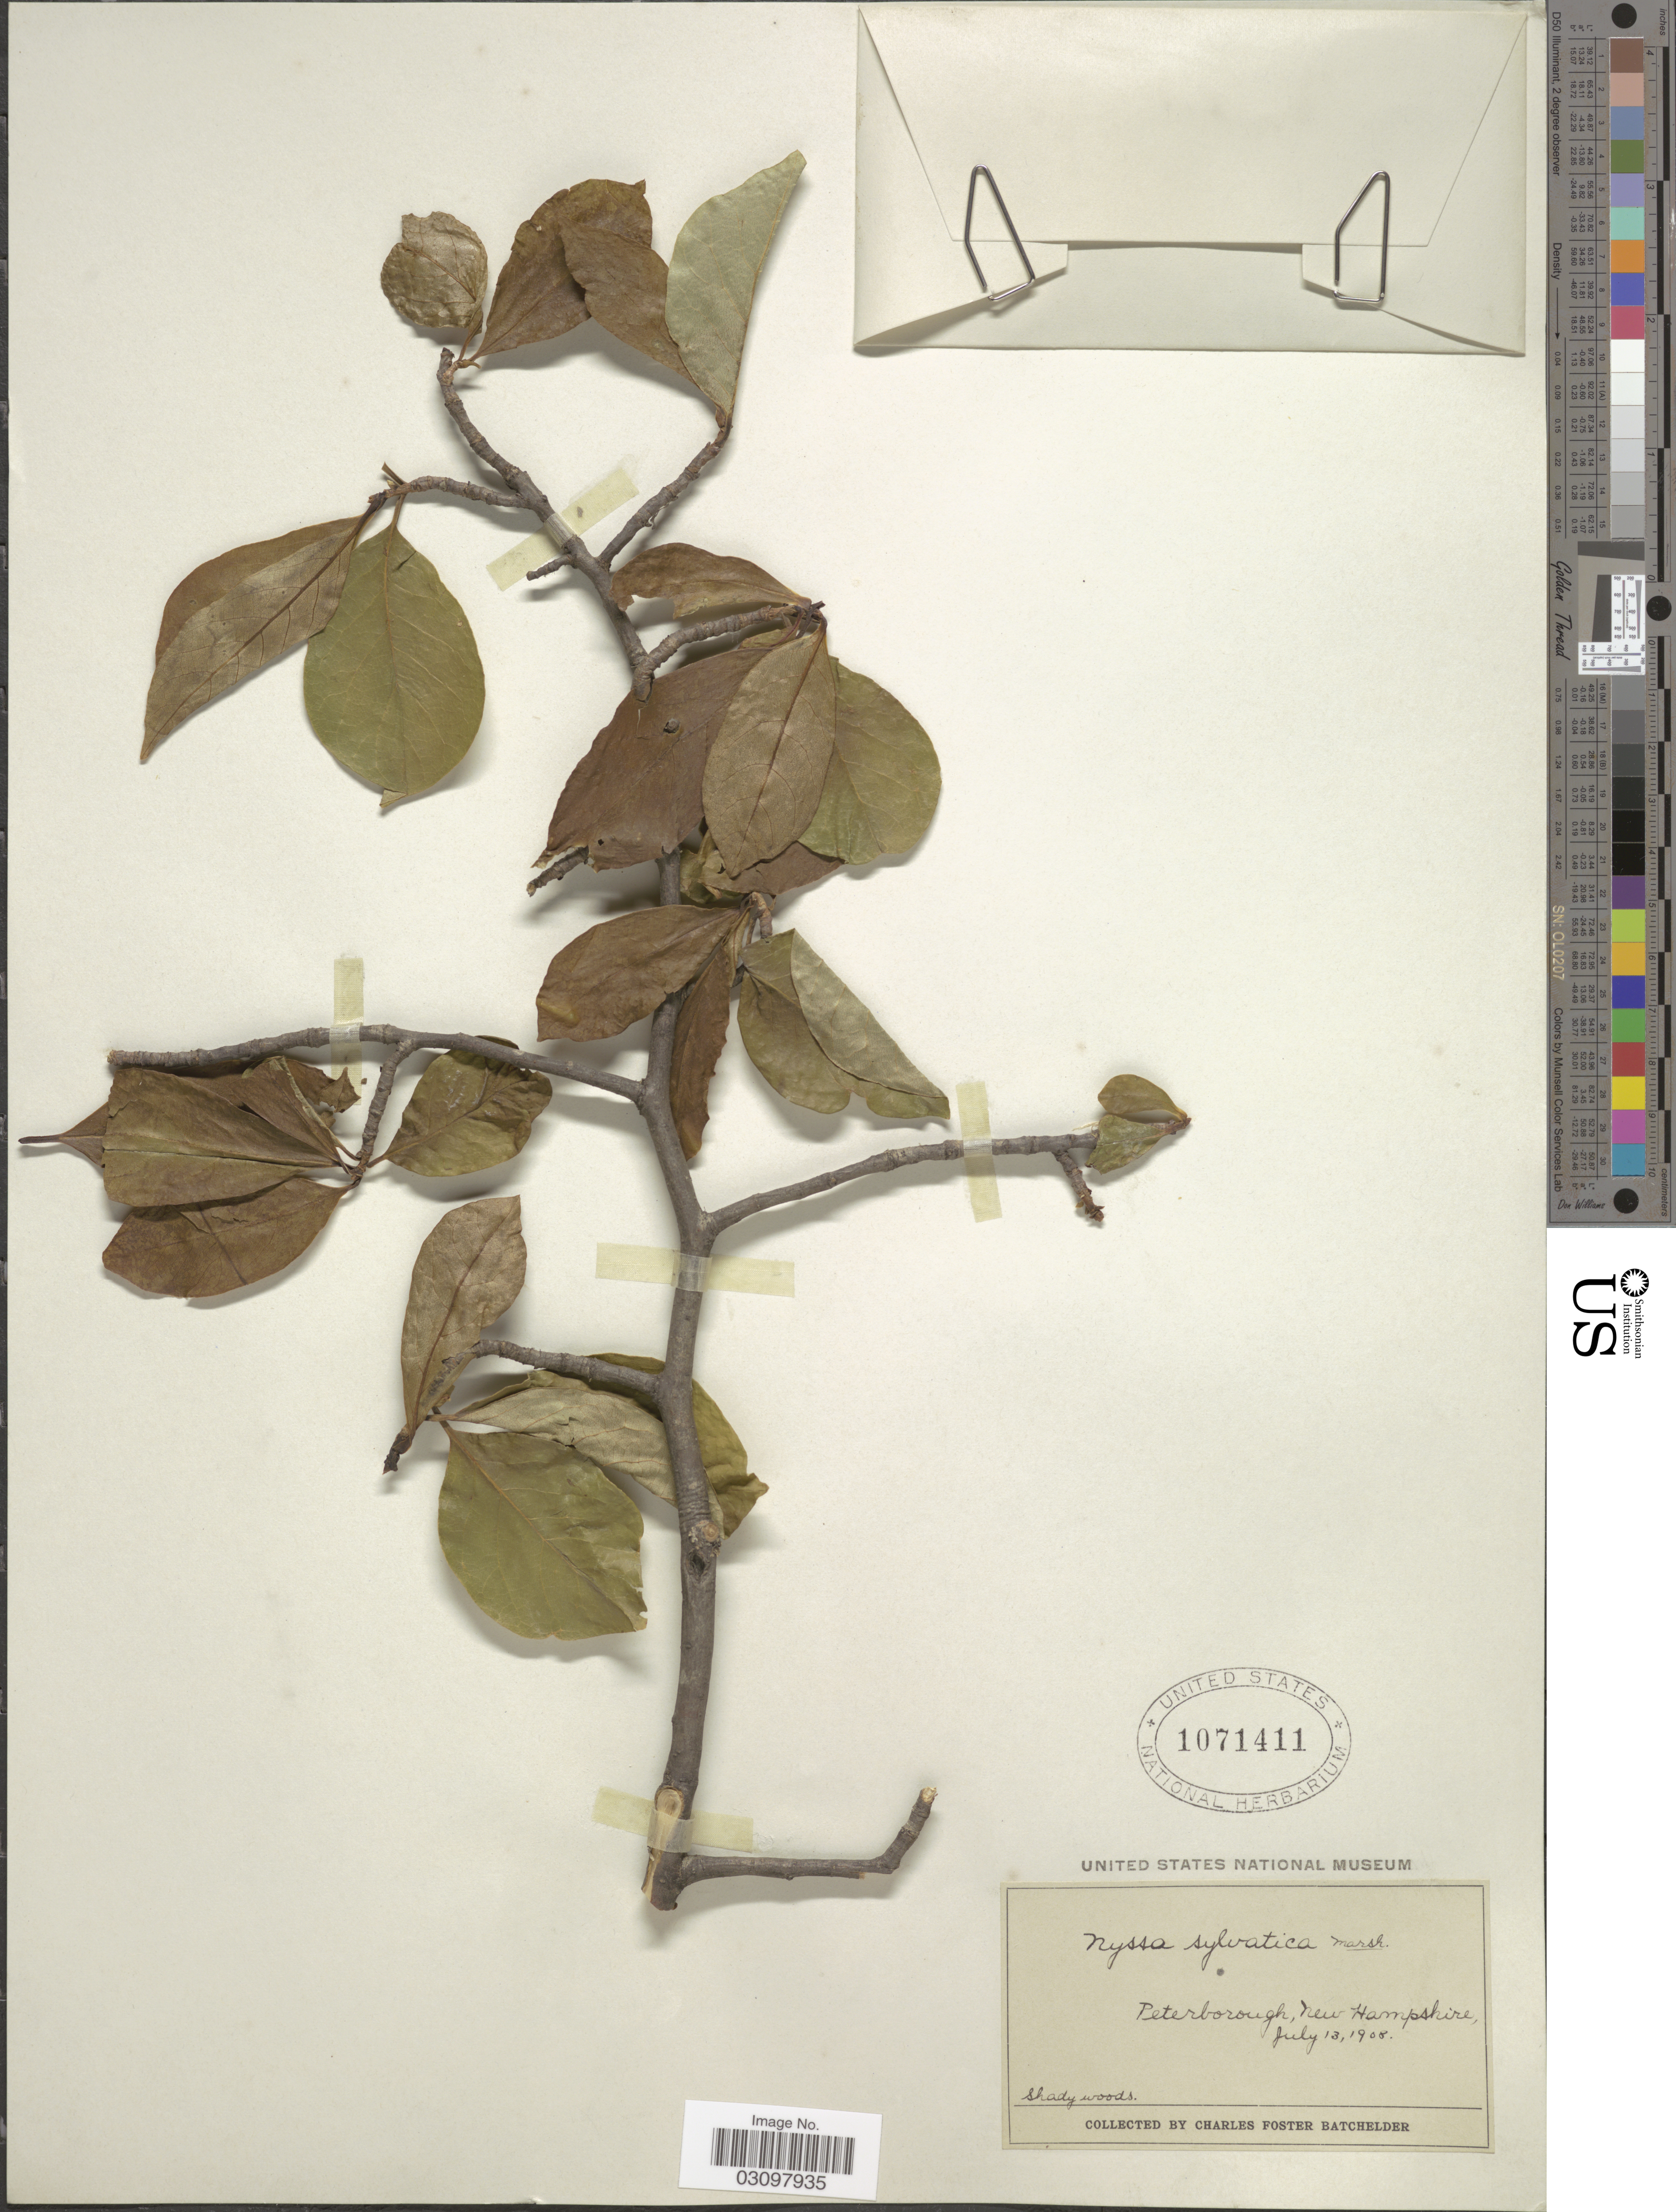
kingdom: Plantae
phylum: Tracheophyta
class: Magnoliopsida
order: Cornales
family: Nyssaceae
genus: Nyssa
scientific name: Nyssa sylvatica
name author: Marshall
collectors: C. Batchelder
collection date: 1908-07-13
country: United States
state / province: New Hampshire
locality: Petersborough.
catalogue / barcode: US 1071411